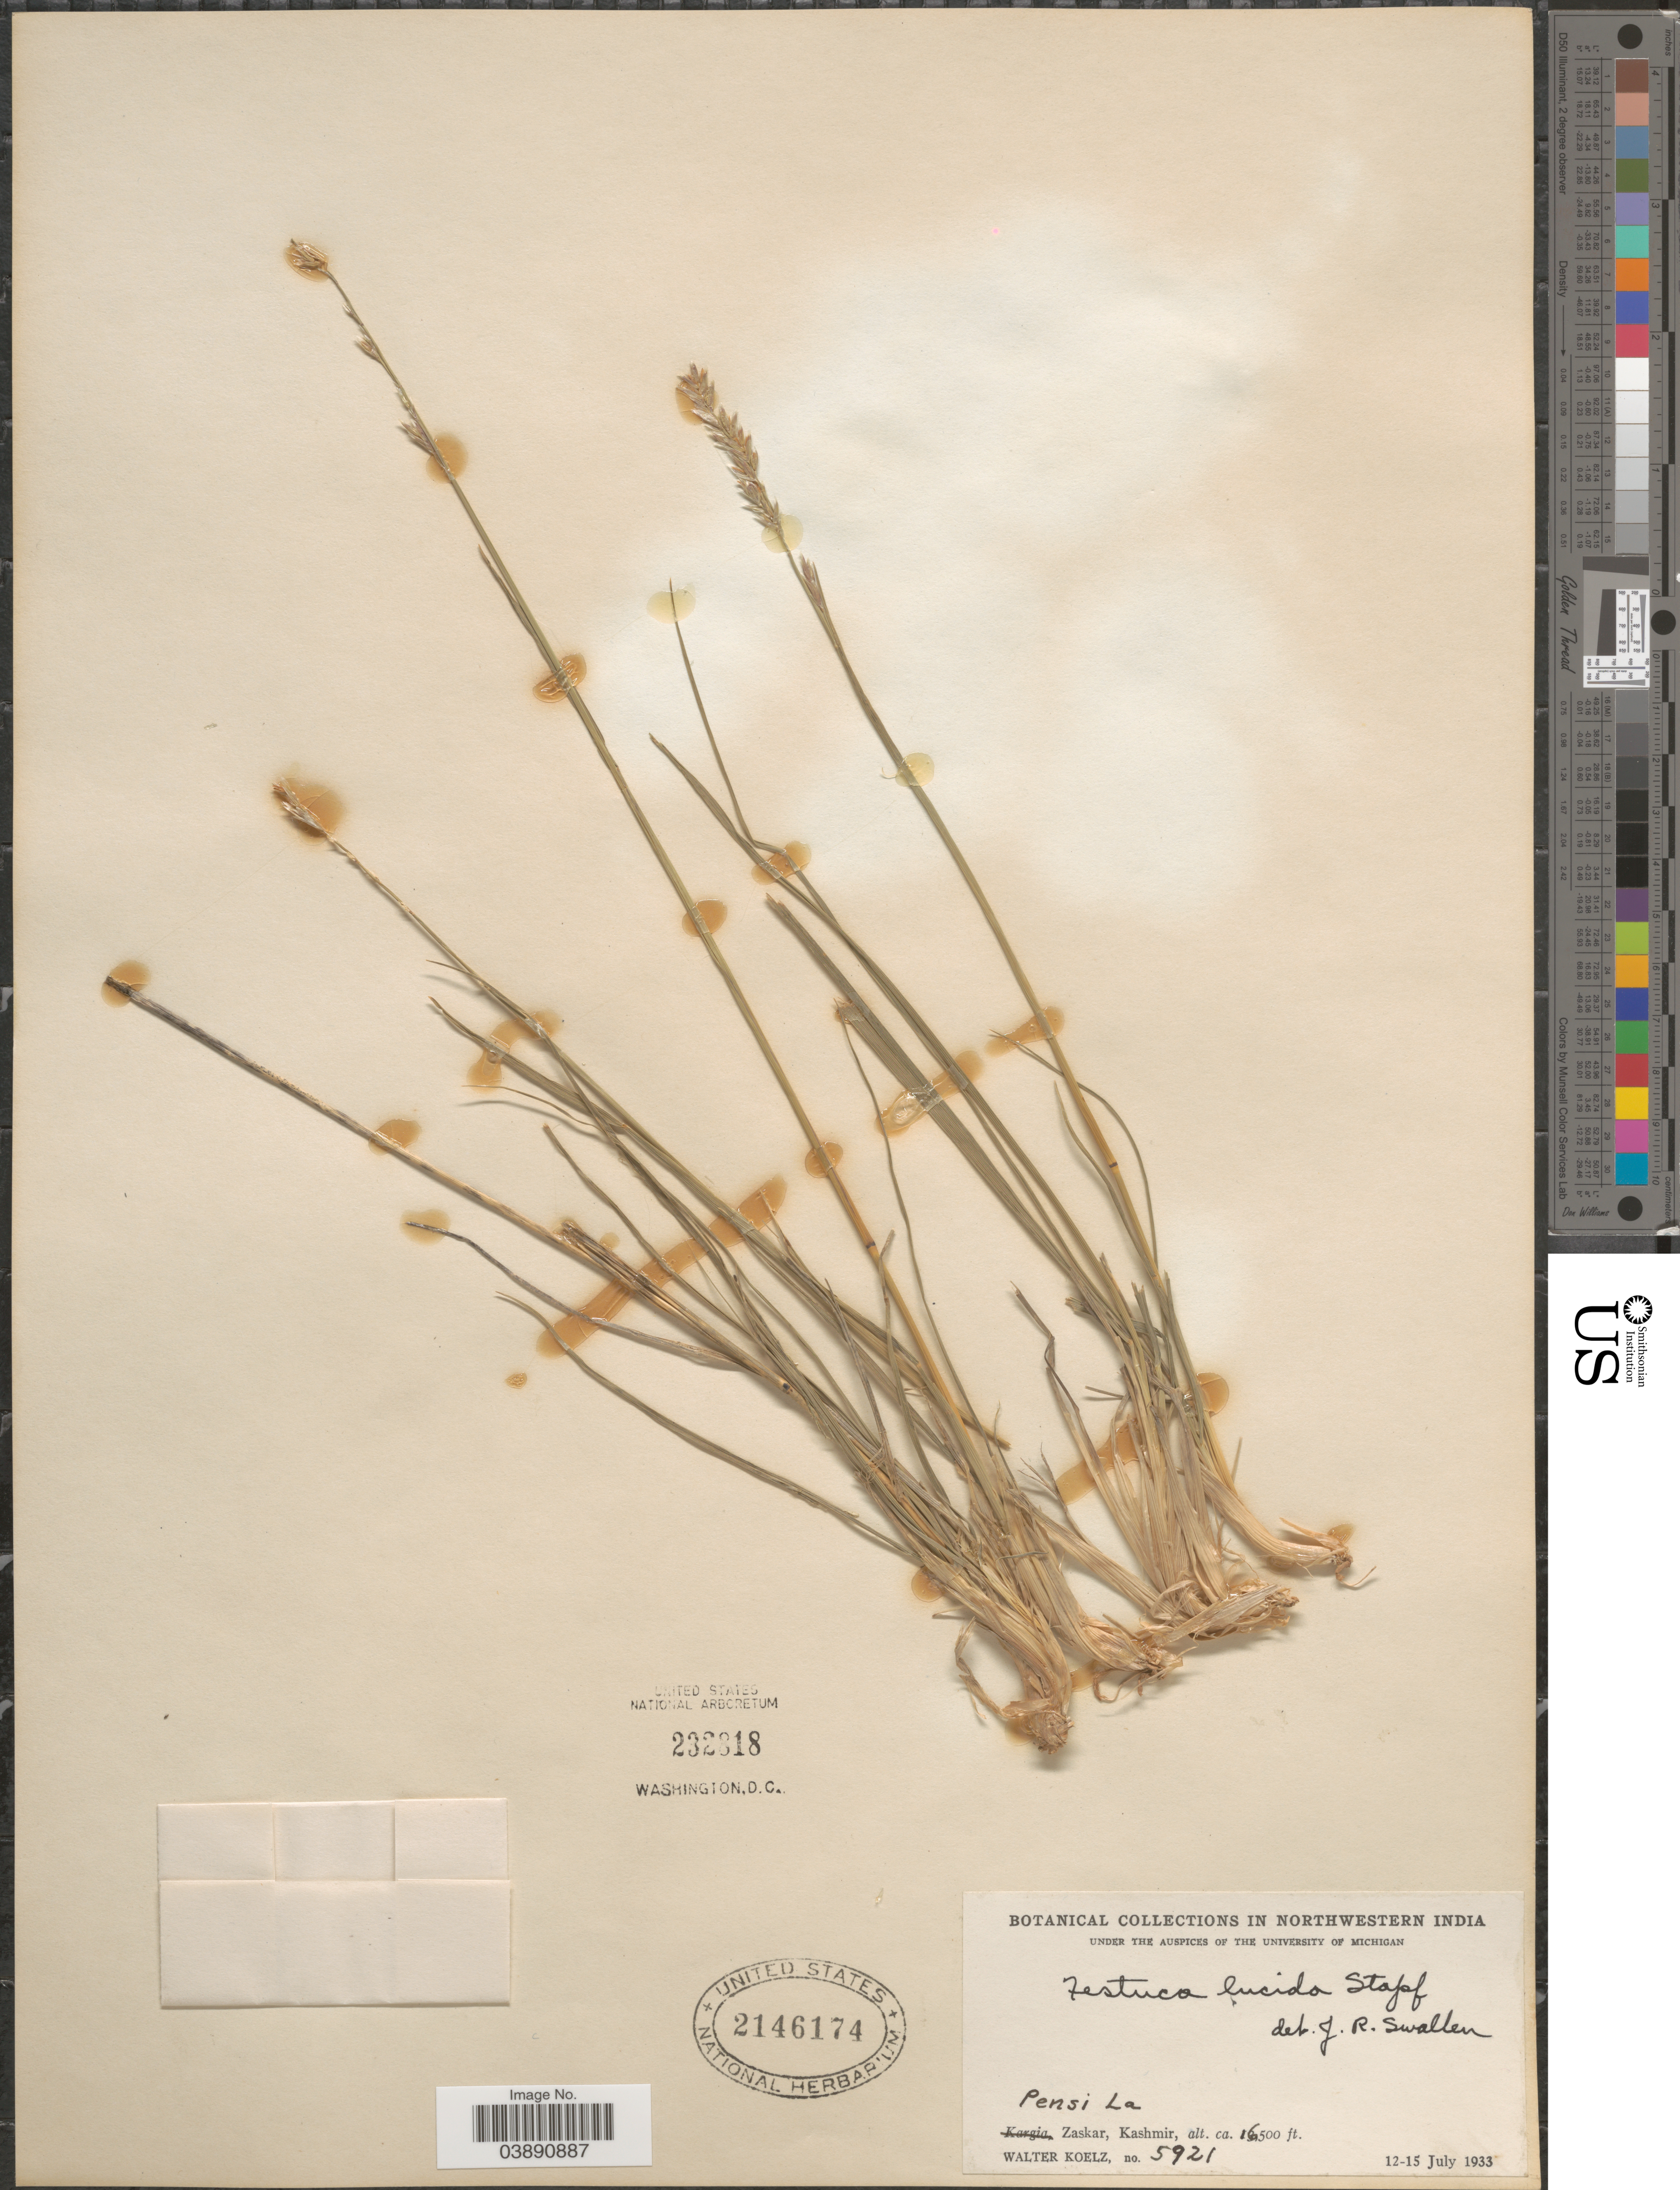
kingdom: Plantae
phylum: Tracheophyta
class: Liliopsida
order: Poales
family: Poaceae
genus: Festuca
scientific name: Festuca lucida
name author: Stapf & Hook. f.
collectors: W. N. Koelz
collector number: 5921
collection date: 1933-07-12/1933-07-15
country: India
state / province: Jammu and Kashmir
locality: Northwestern India. Pensi La. Zaskar, Kashmir.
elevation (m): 5029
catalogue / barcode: US 2146174